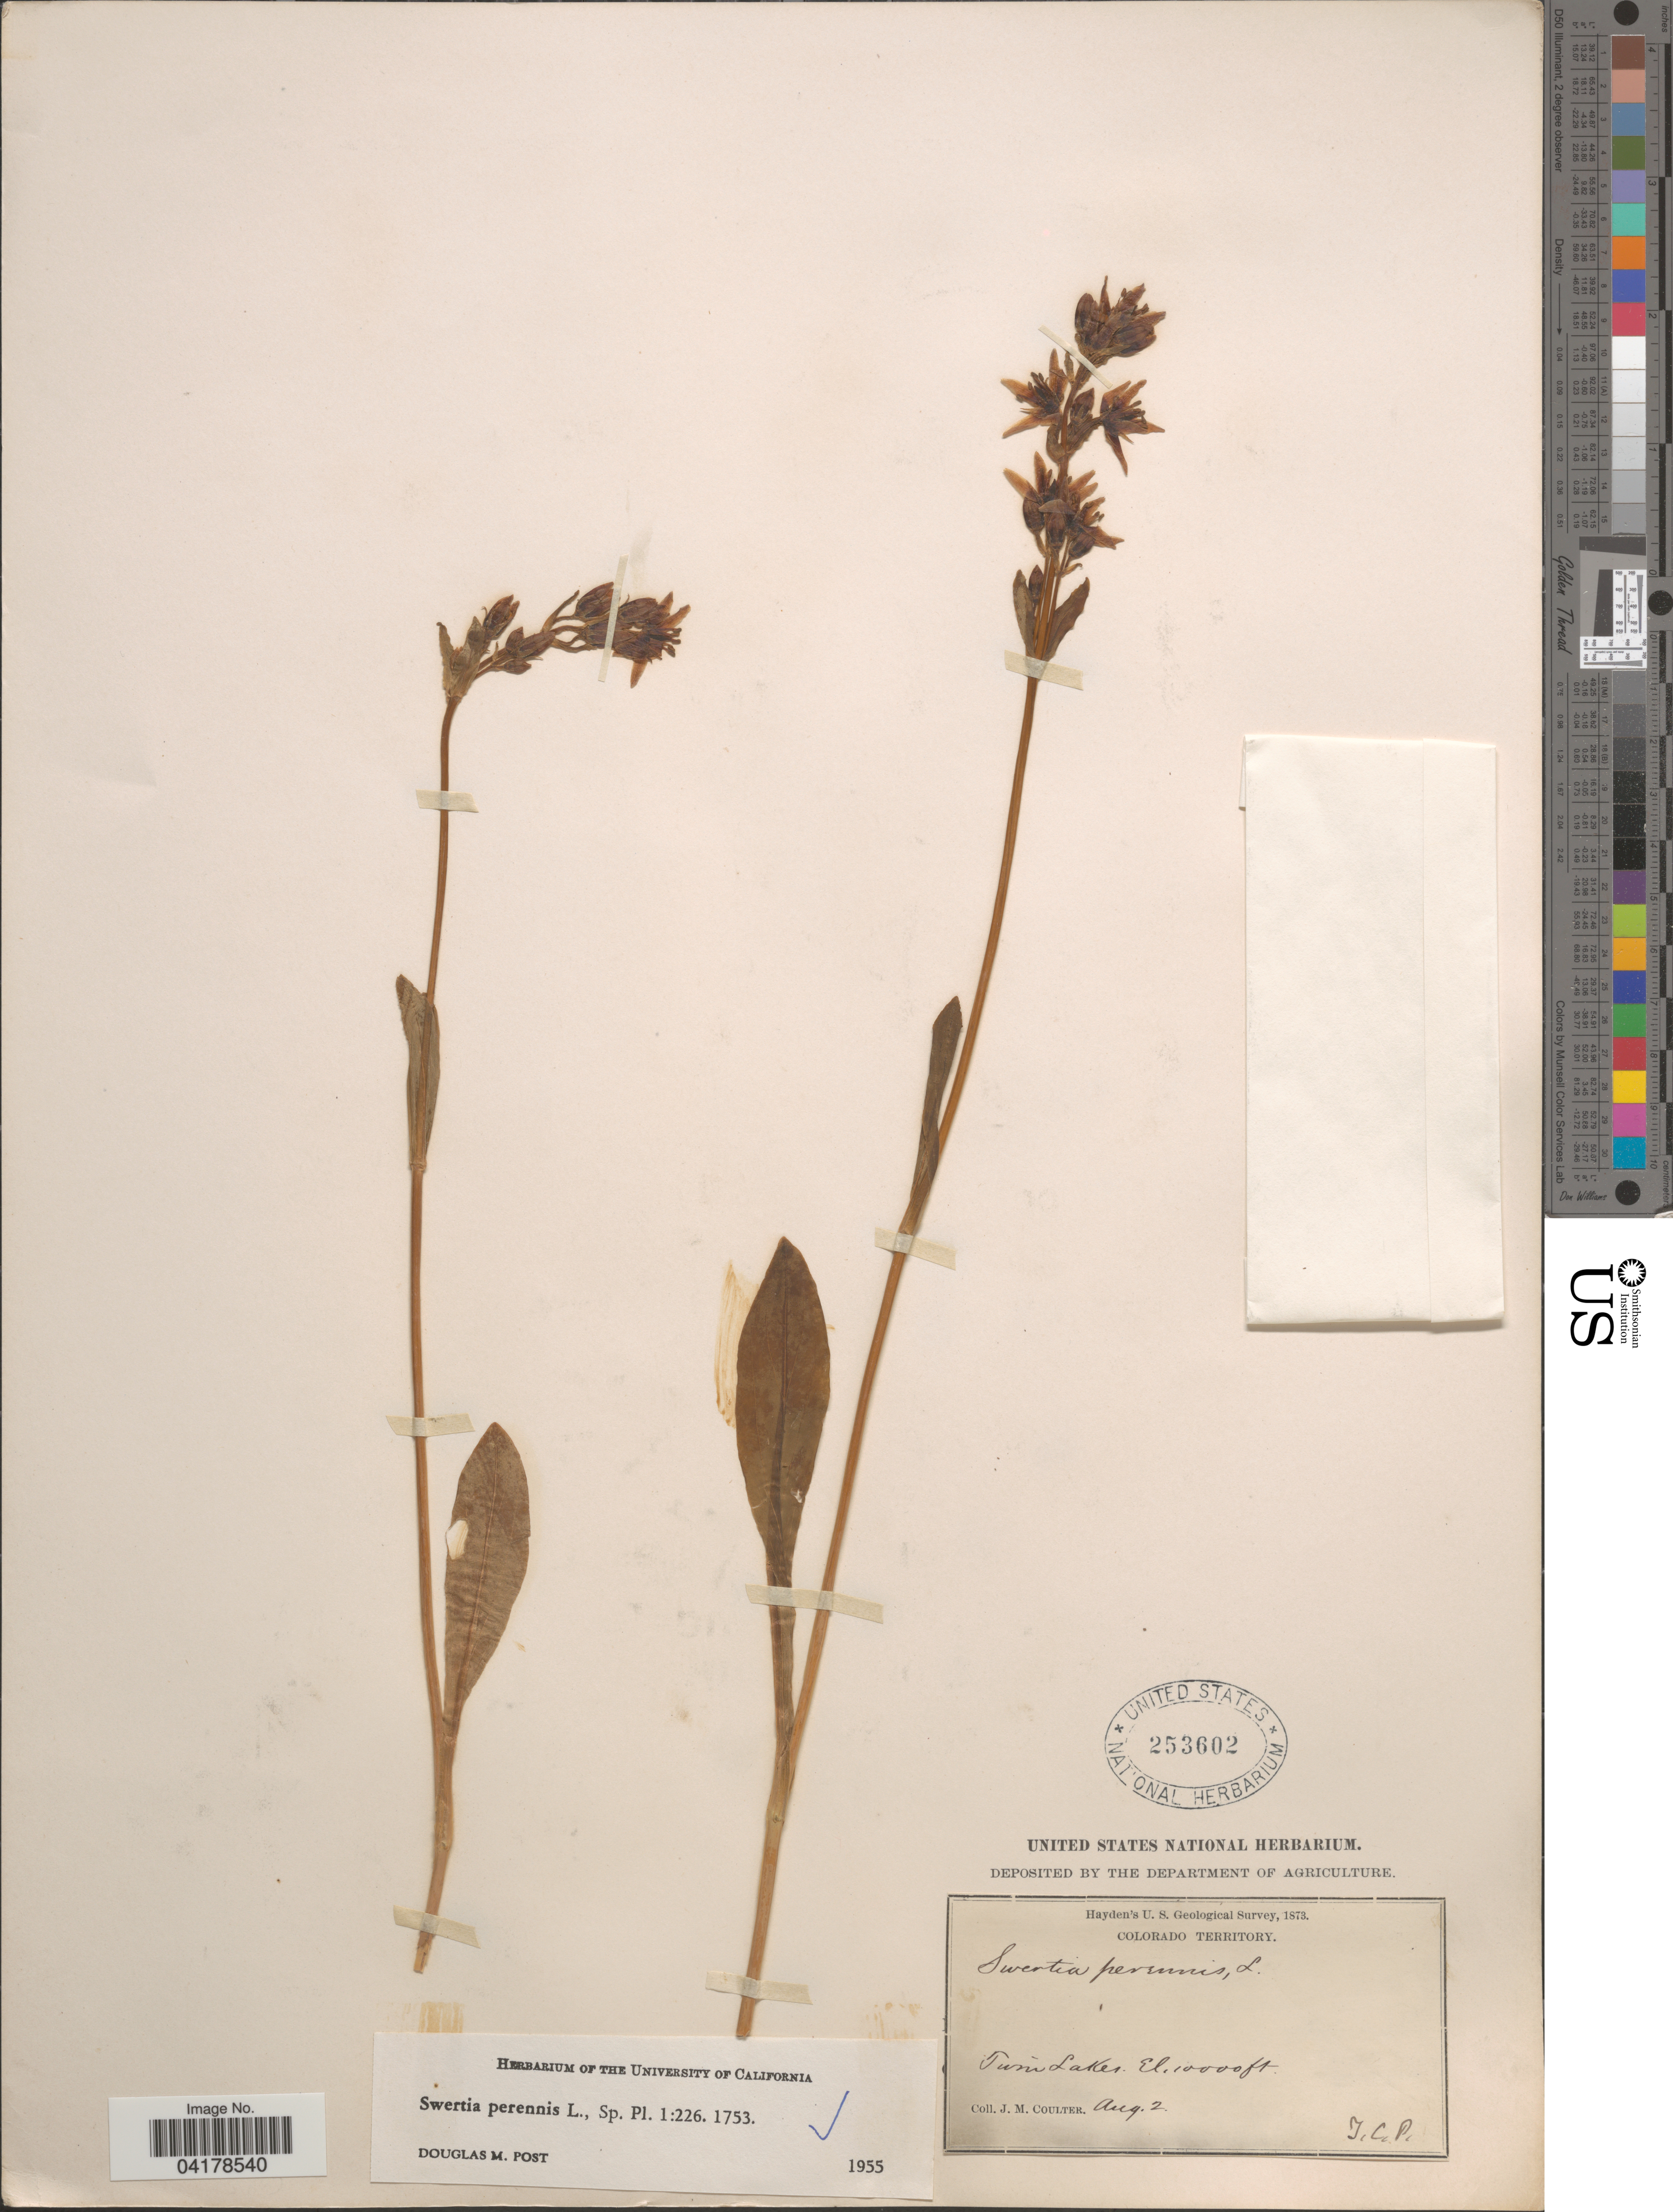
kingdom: Plantae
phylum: Tracheophyta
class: Magnoliopsida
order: Gentianales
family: Gentianaceae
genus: Swertia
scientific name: Swertia perennis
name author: L.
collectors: J. M. Coulter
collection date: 1873-08-02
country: United States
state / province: Colorado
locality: Hayden's U. S. Geological Survey, 1873. Colorado Territory. Twin Lakes.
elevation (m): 3048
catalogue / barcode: US 253602